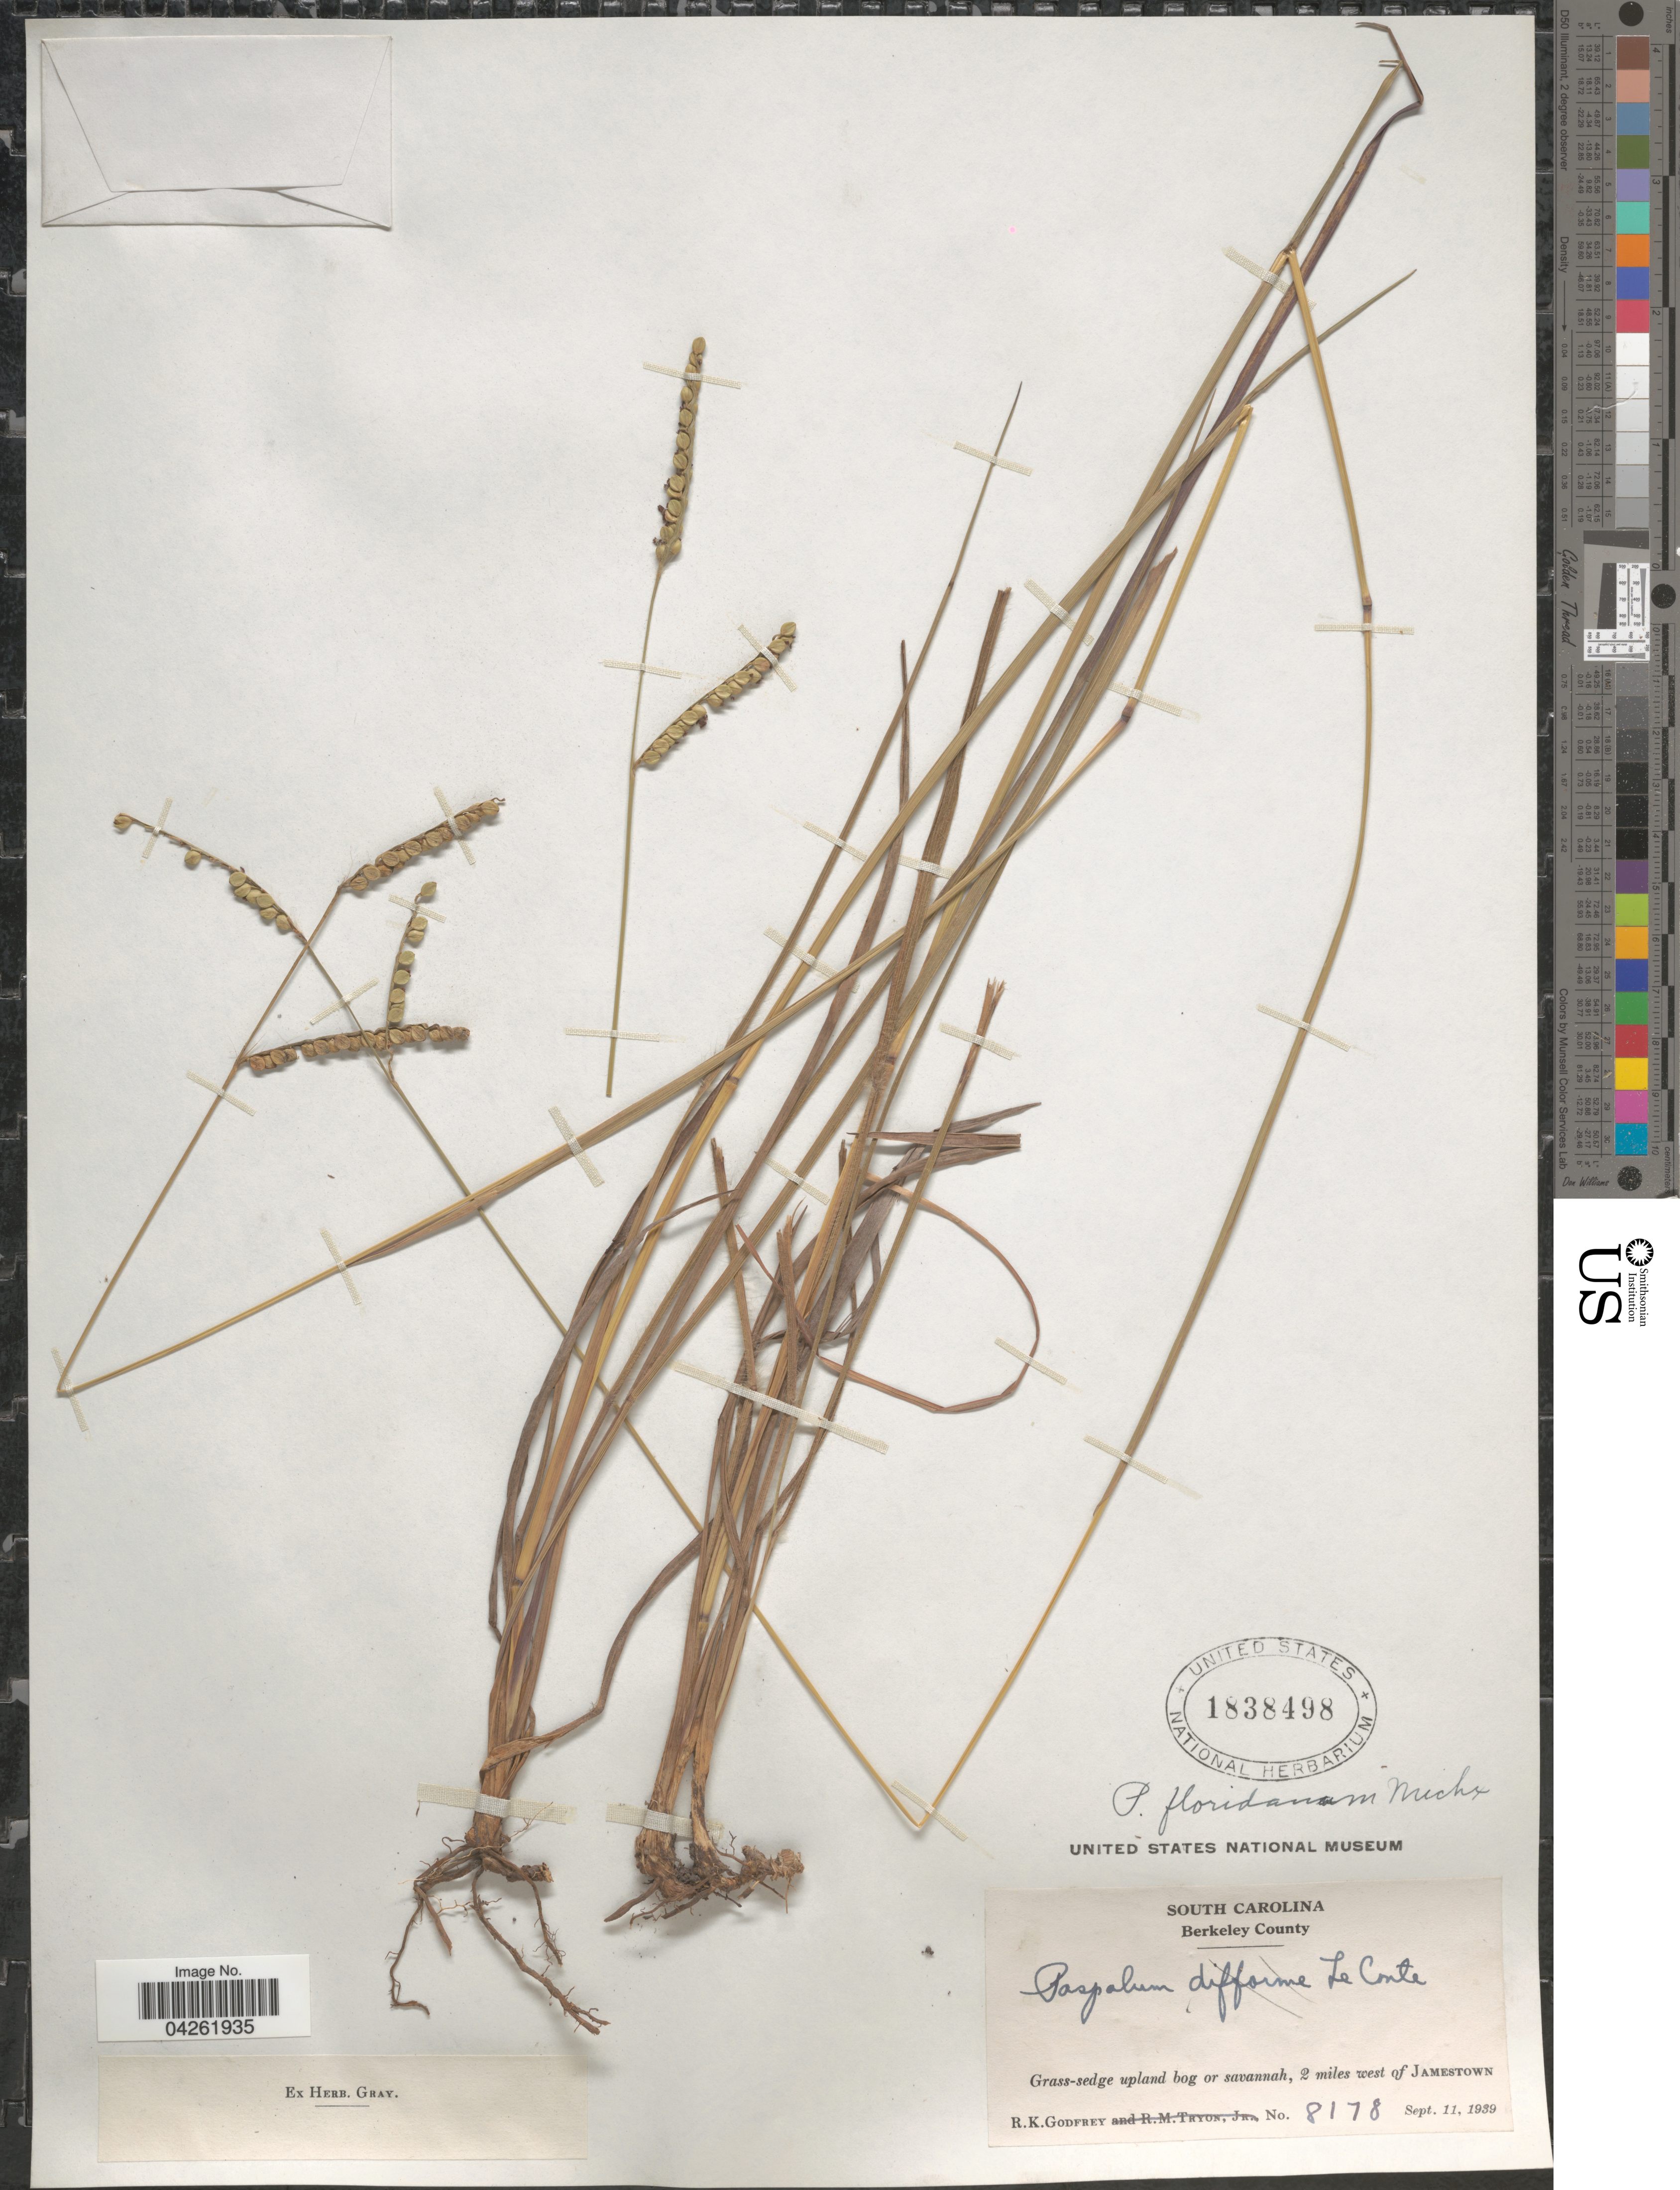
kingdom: Plantae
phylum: Tracheophyta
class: Liliopsida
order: Poales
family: Poaceae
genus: Paspalum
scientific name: Paspalum floridanum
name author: Michx.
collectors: R. K. Godfrey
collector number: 8178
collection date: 1939-09-11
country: United States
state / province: South Carolina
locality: Berkeley County. Grass-sedge upland bog or savannah, 2 miles west of Jamestown.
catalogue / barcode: US 1838498